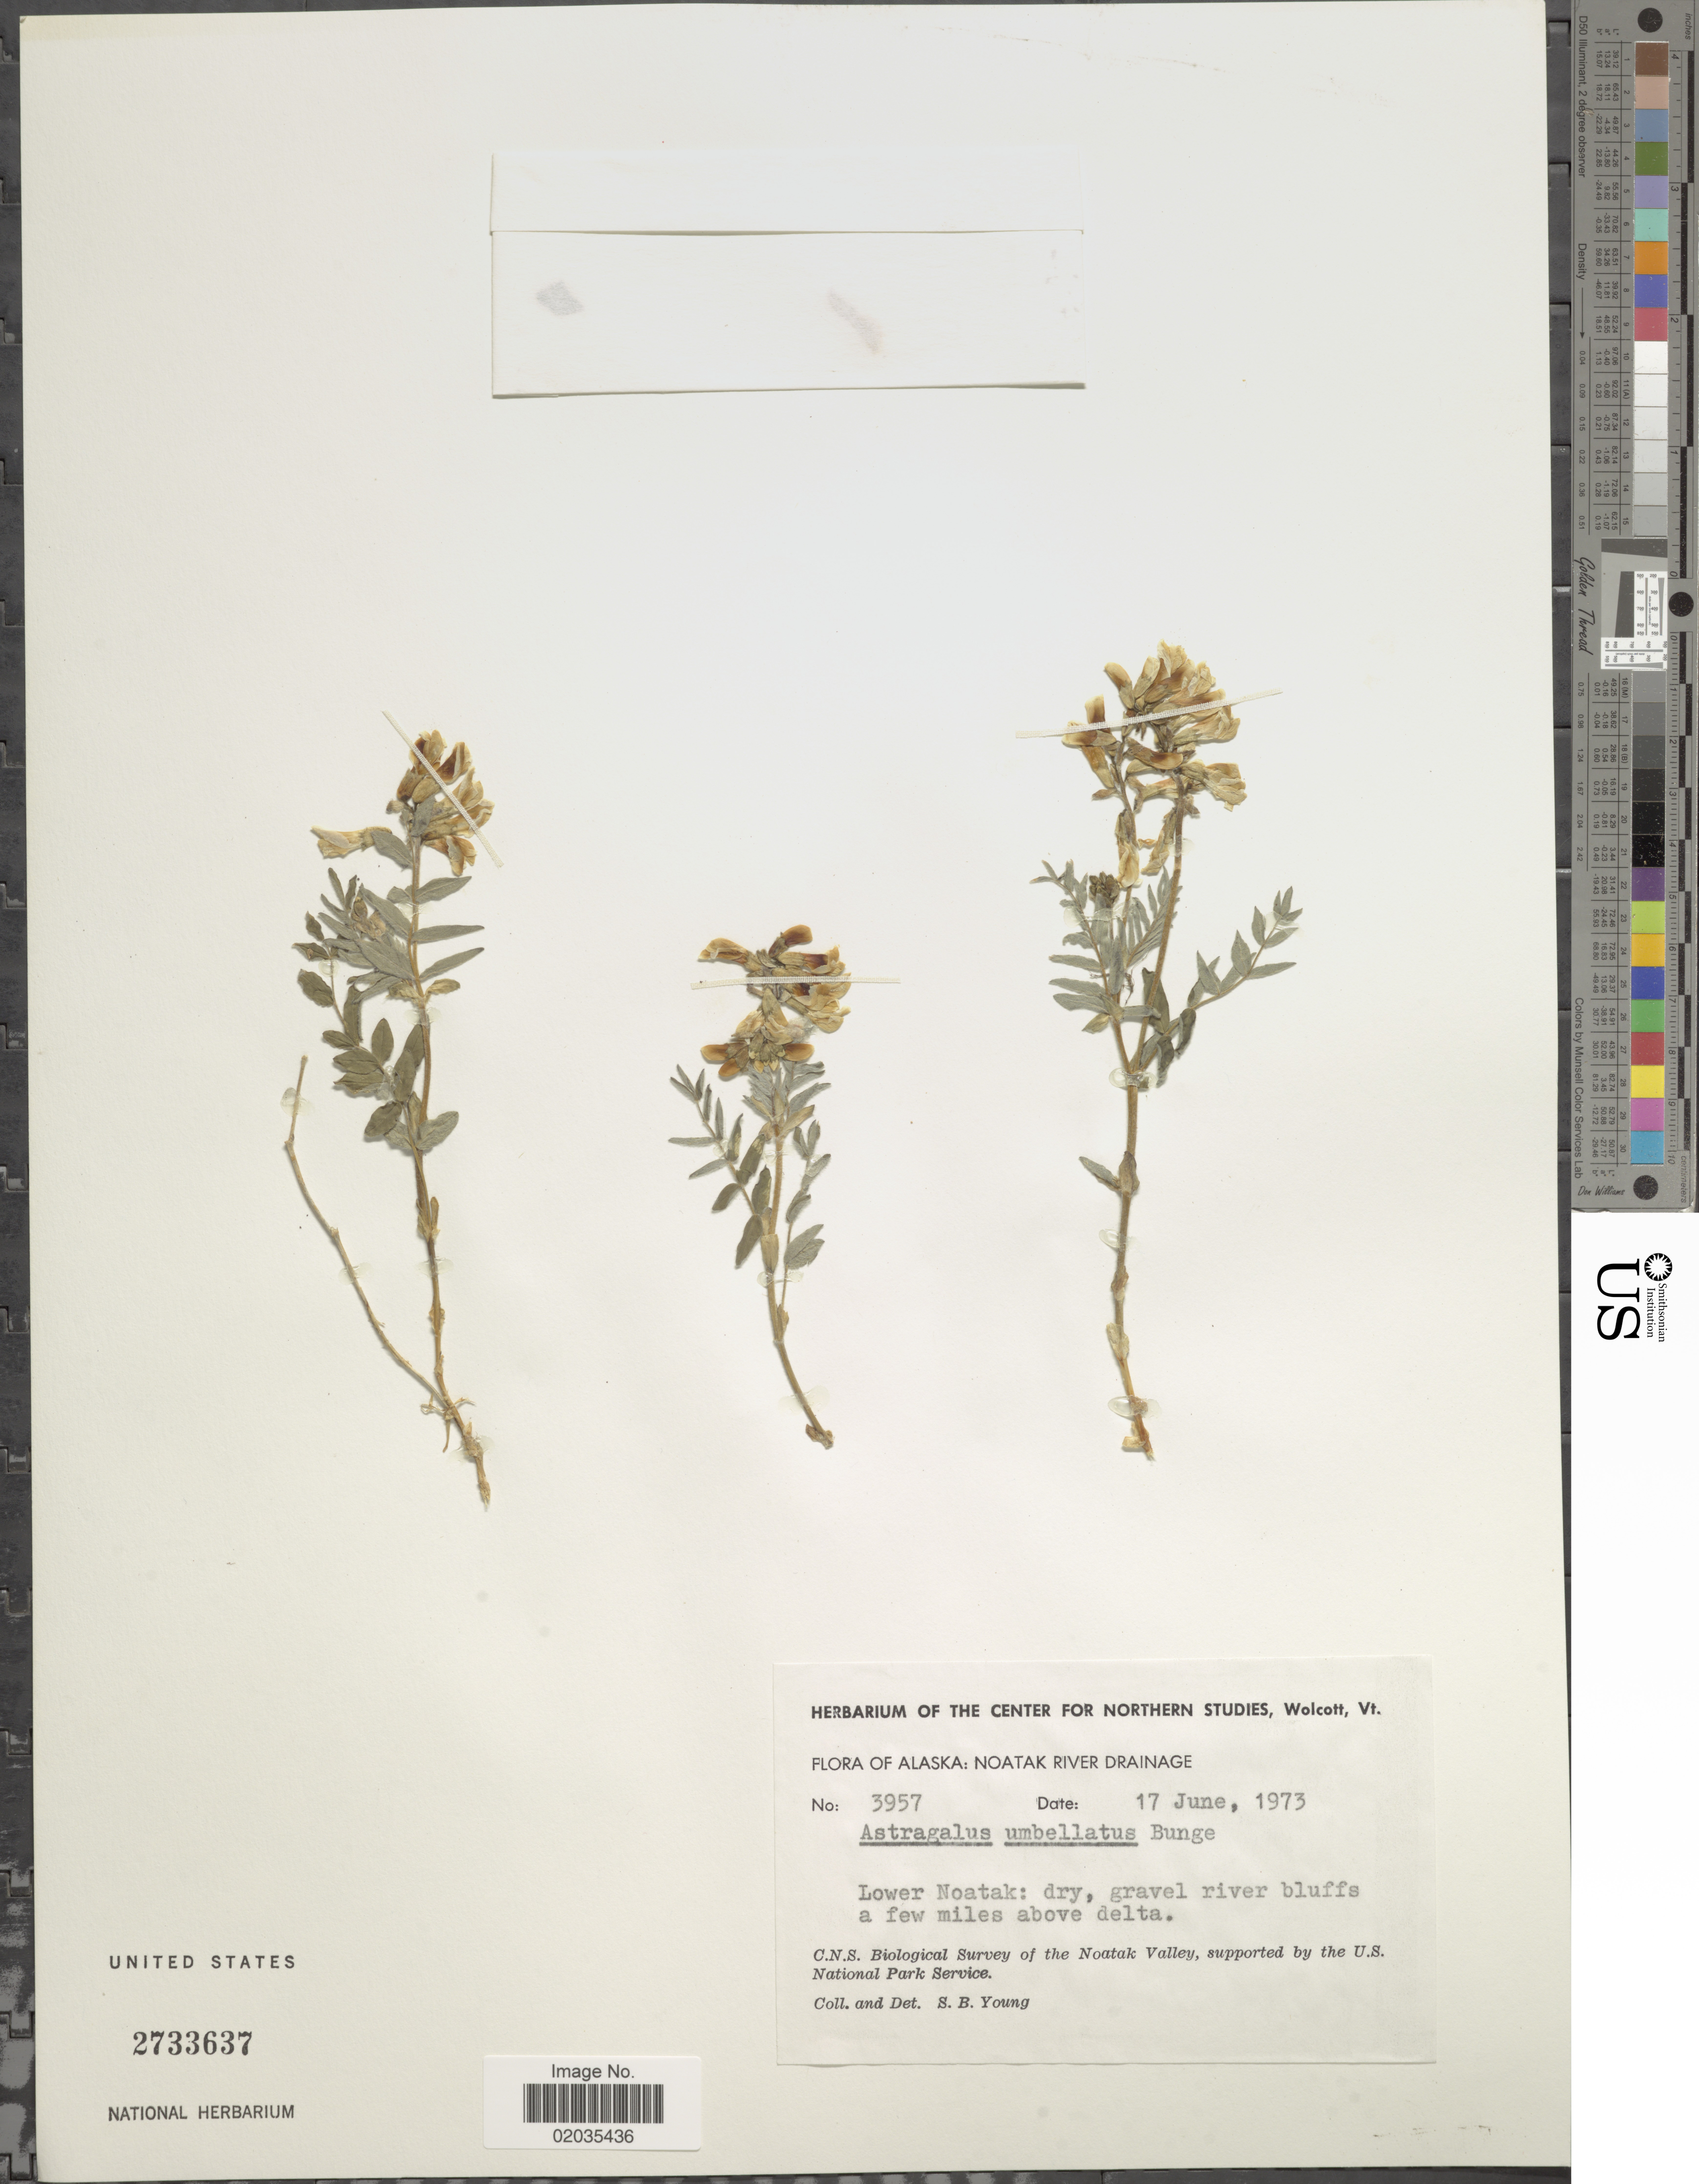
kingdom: Plantae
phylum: Tracheophyta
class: Magnoliopsida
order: Fabales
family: Fabaceae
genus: Astragalus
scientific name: Astragalus umbellatus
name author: Bunge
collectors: S. Young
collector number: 3957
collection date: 1973-06-17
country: United States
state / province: Alaska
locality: Noatak River Drainage. Lower Noatak: a few miles above delta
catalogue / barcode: US 2733637